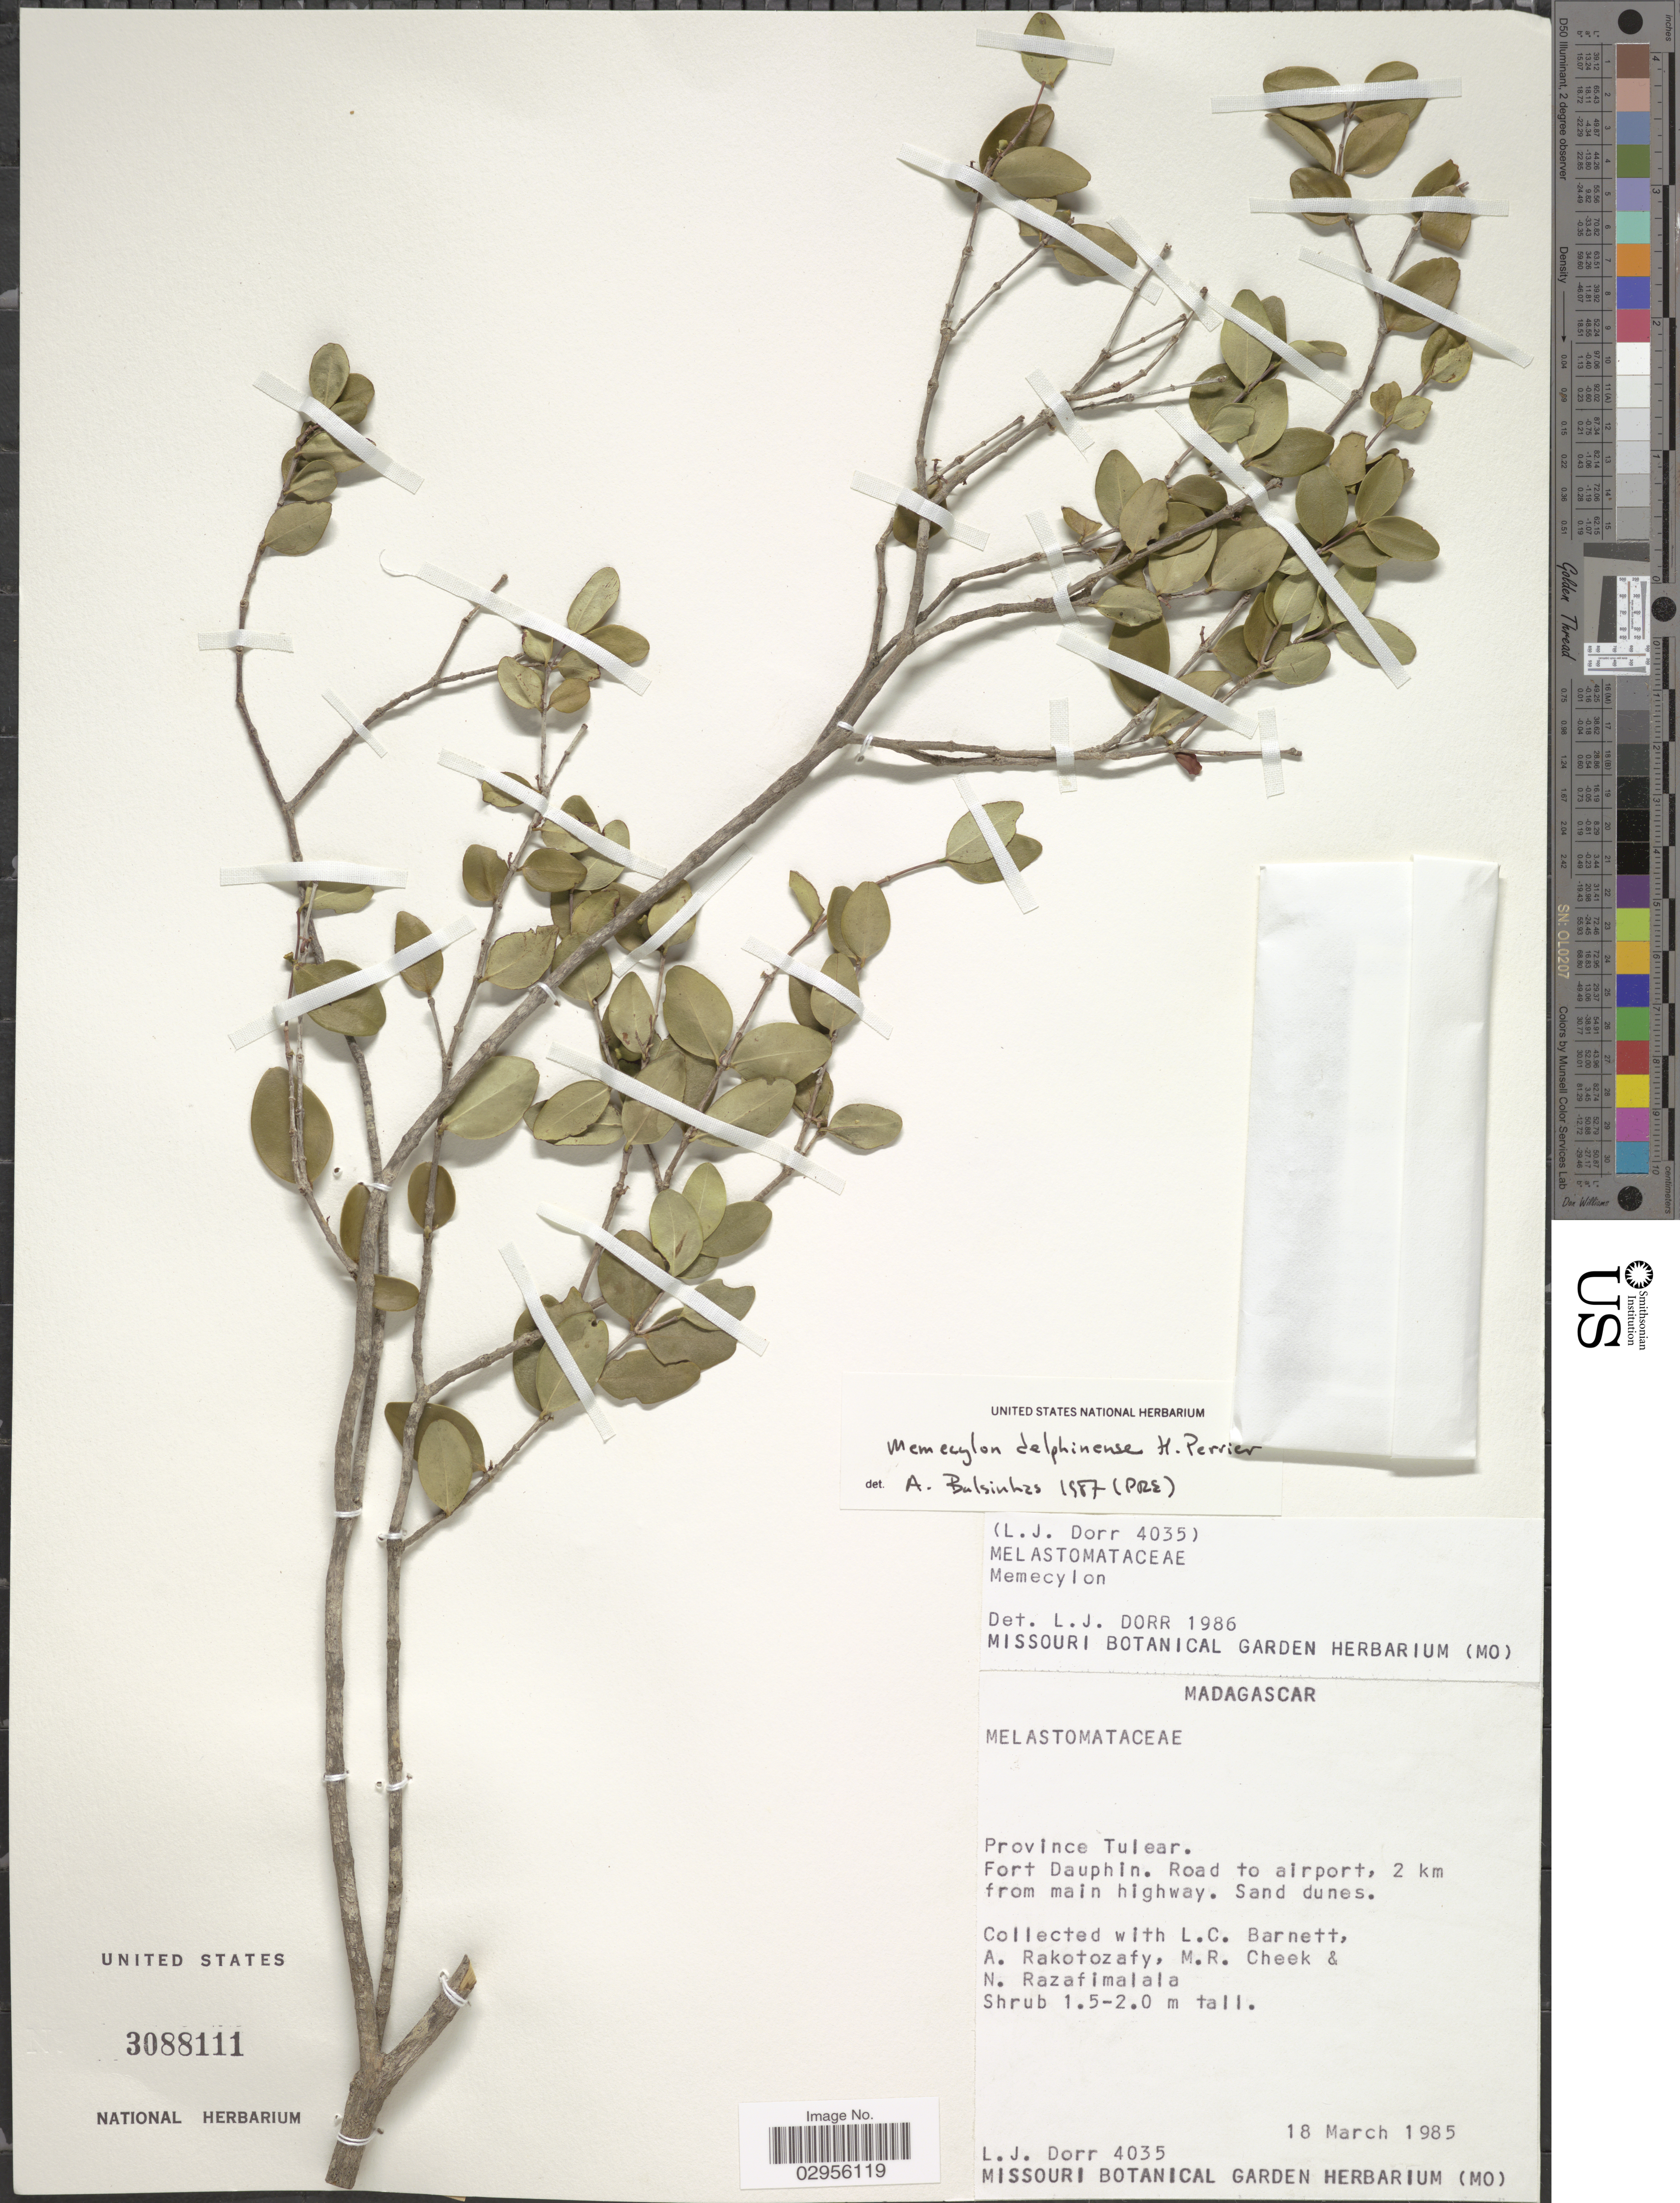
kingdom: Plantae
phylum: Tracheophyta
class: Magnoliopsida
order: Myrtales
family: Melastomataceae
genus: Memecylon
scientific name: Memecylon delphinense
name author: H. Perrier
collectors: L. J. Dorr, L. C. Barnett, A. Rakotozafy, M. Cheek & N. Razafimalala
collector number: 4035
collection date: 1985-03-18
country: Madagascar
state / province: Anosy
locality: Province Tulear. Fort Dauphin. Road to airport, 2 km from main highway.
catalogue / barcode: US 3088111